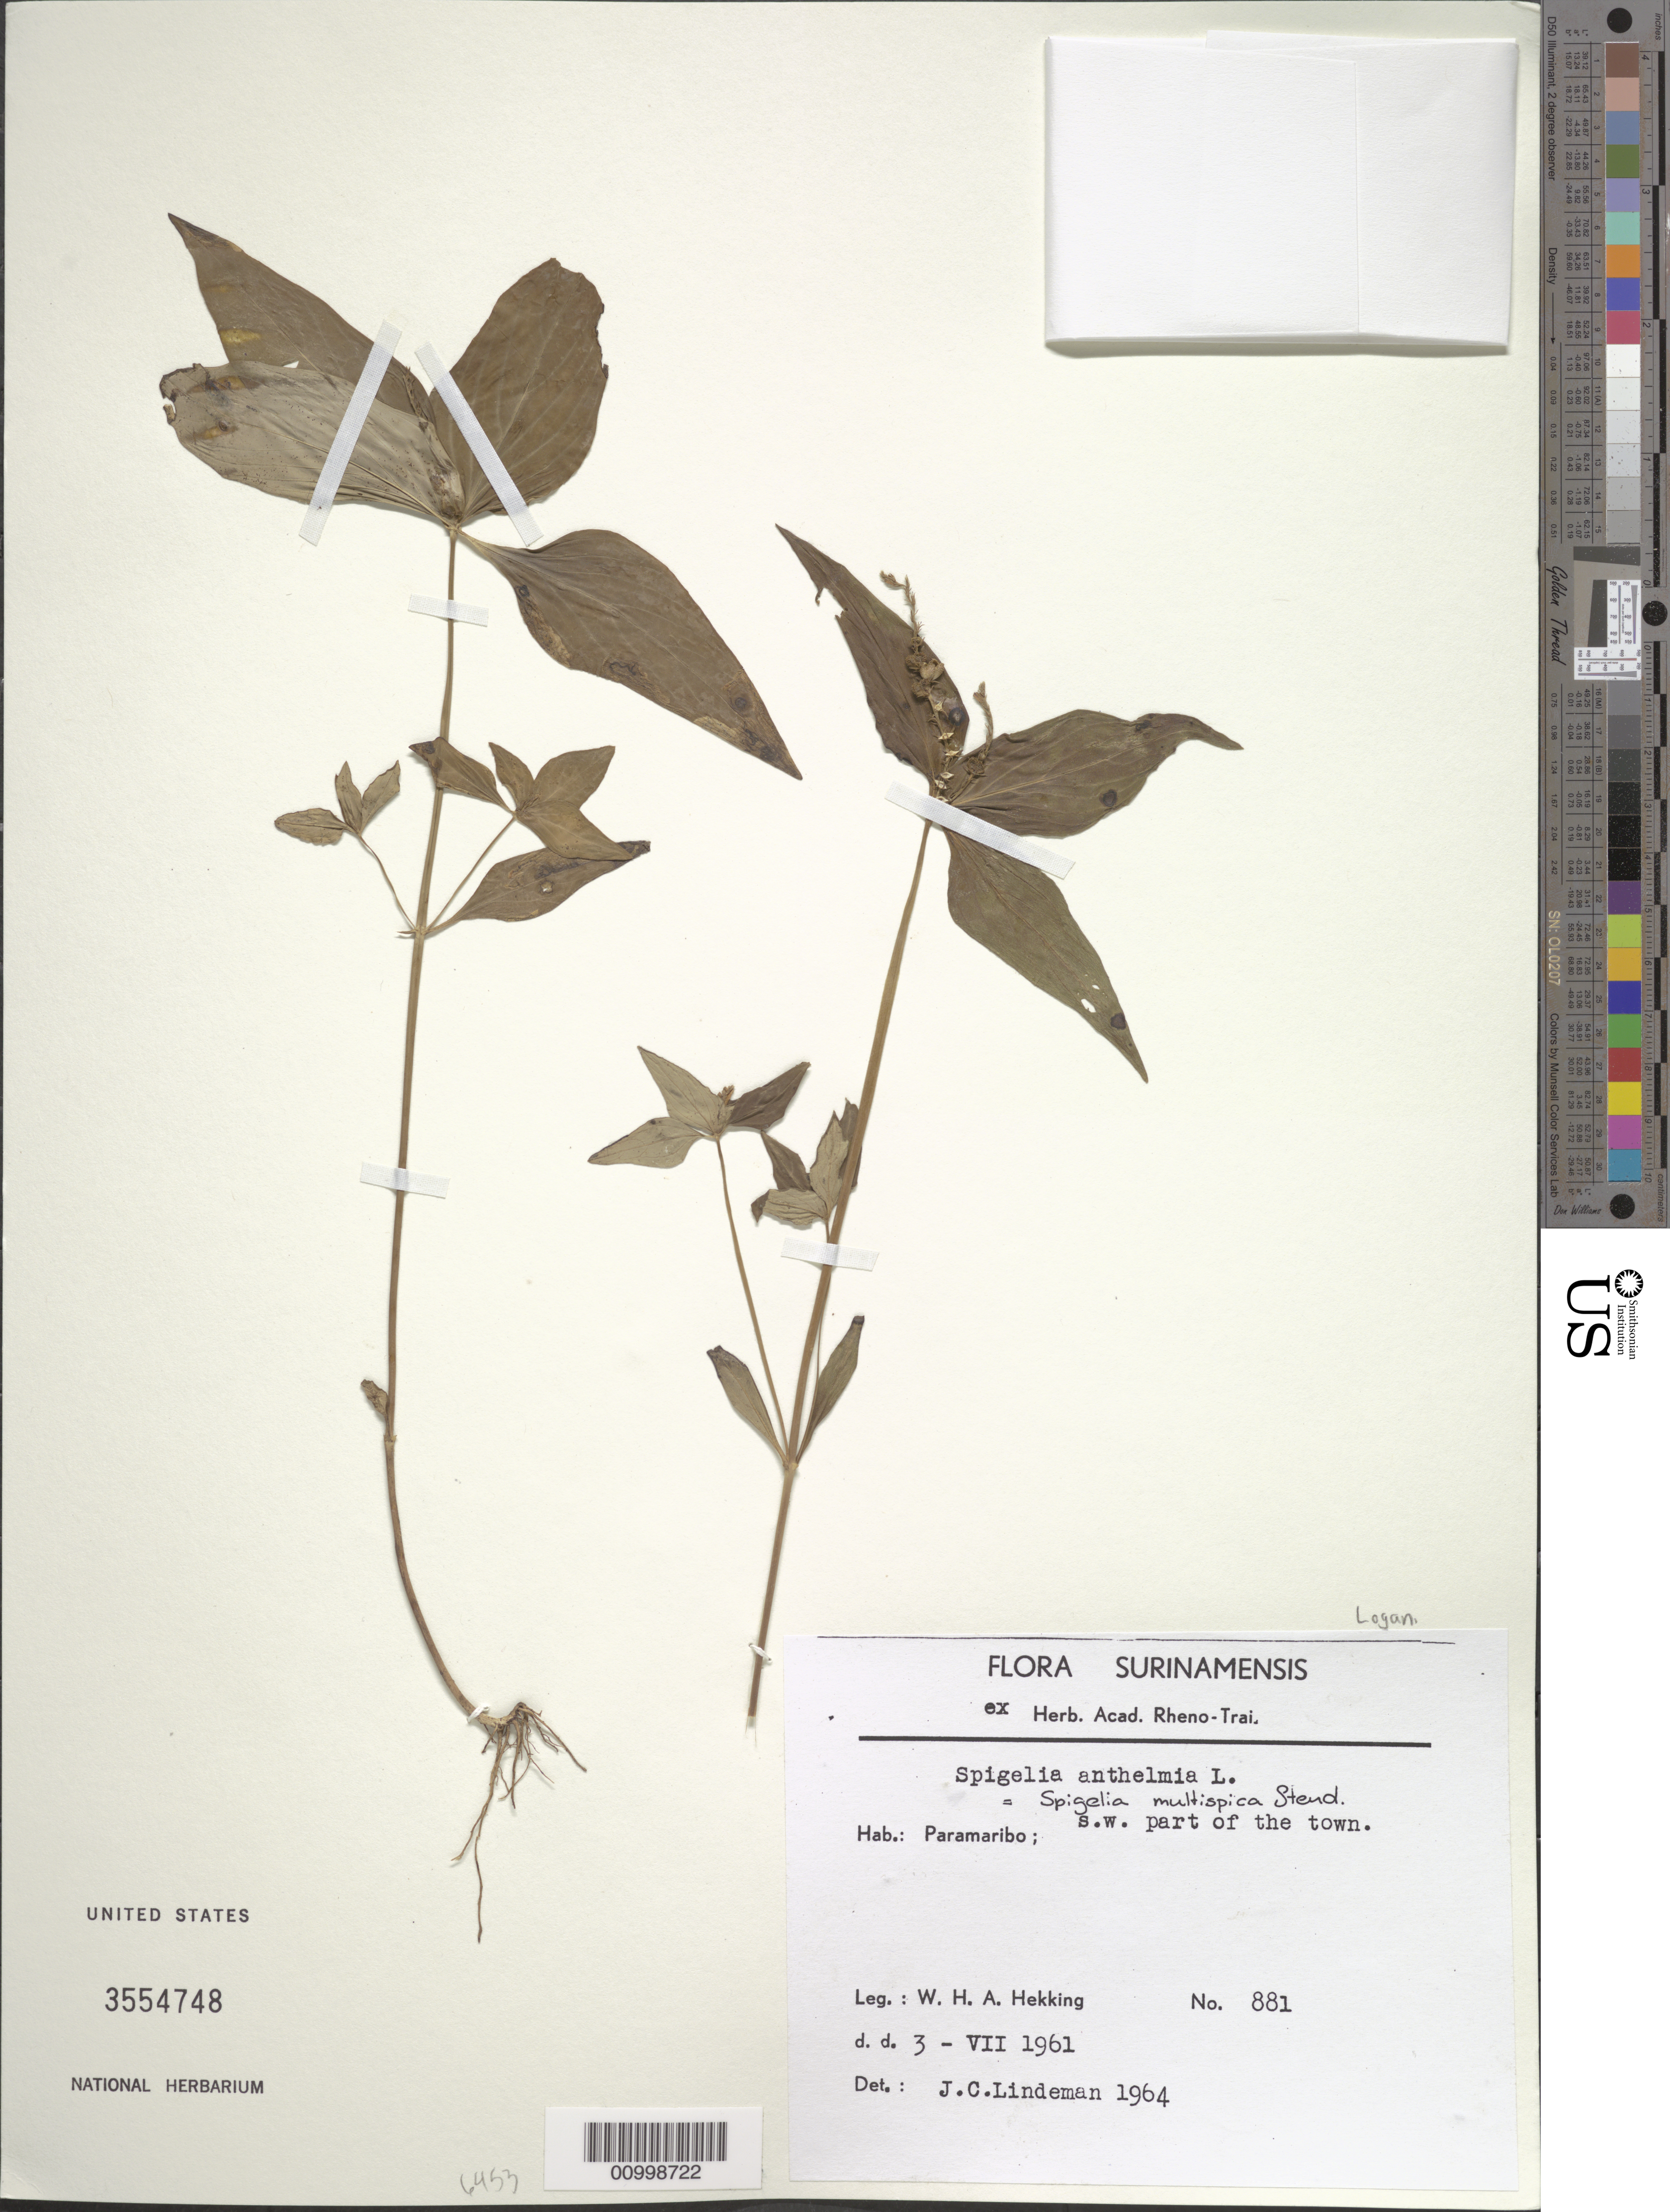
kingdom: Plantae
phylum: Tracheophyta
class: Magnoliopsida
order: Gentianales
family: Loganiaceae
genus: Spigelia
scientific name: Spigelia anthelmia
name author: L.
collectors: W. H. A. Hekking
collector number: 881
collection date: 1961-07-03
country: Suriname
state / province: Paramaribo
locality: S.w. part of the town, Logan [unsure placement].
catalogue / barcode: US 3554748